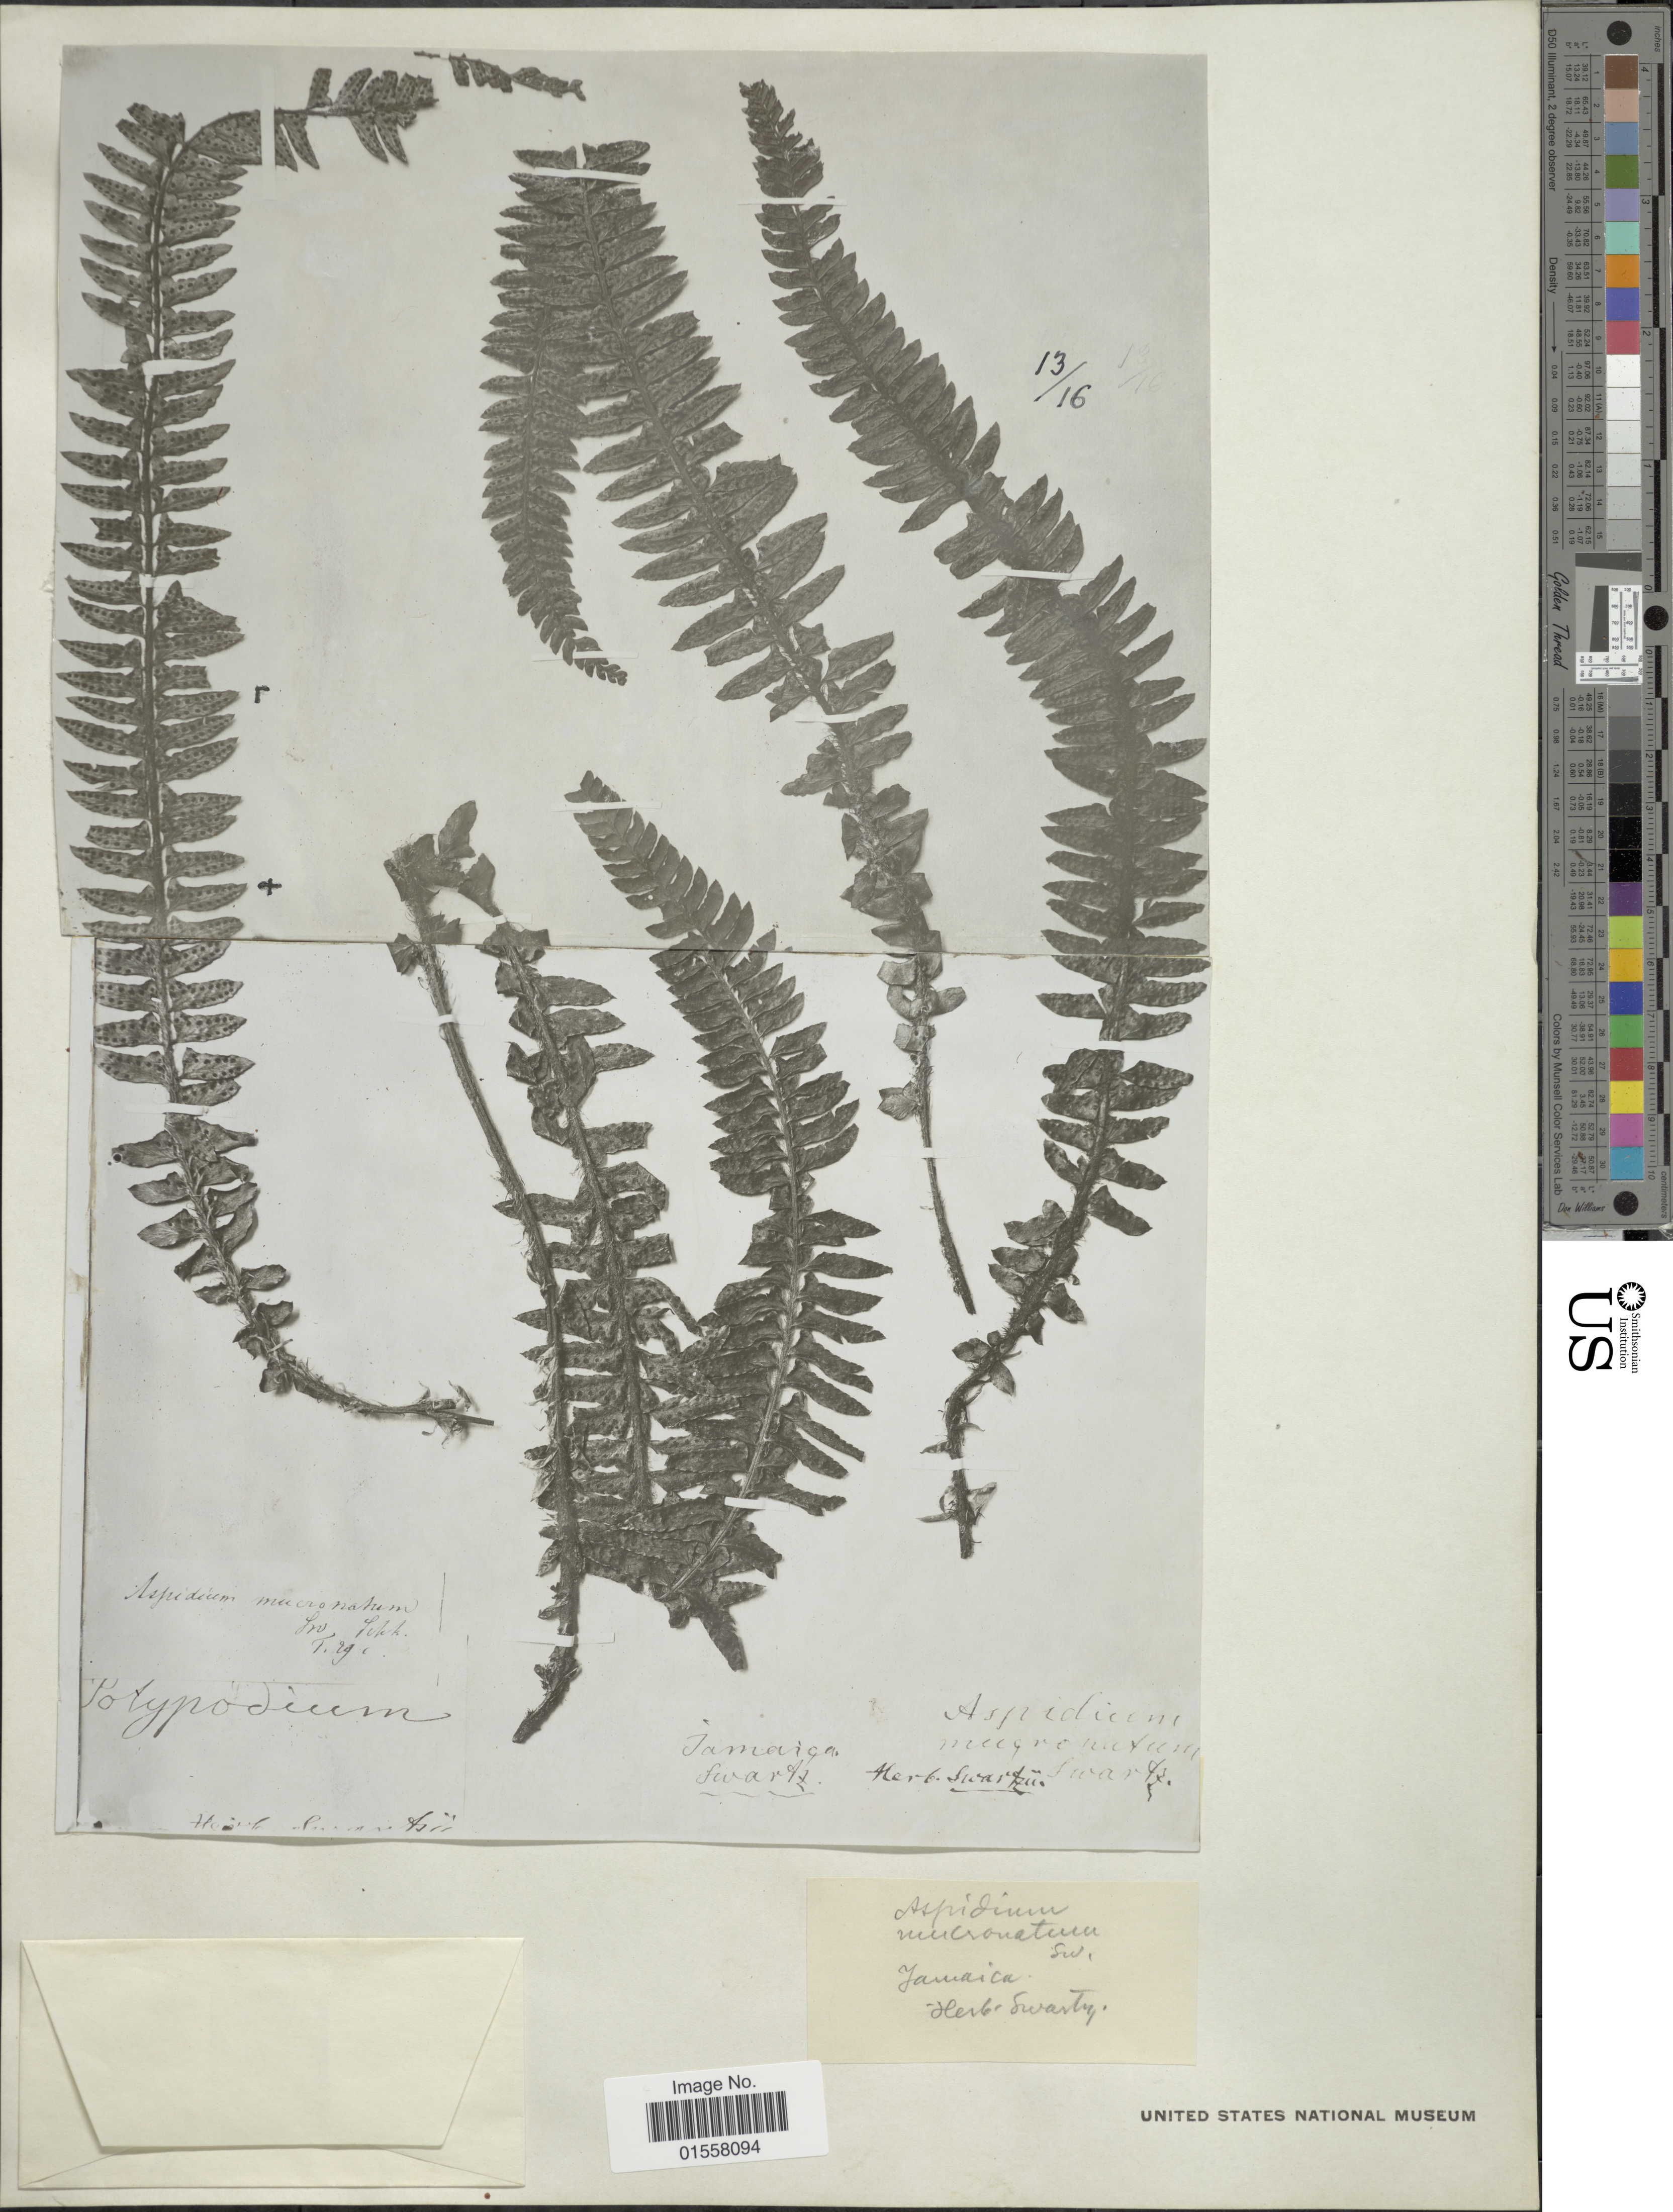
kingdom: Plantae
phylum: Tracheophyta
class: Polypodiopsida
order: Polypodiales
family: Dryopteridaceae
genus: Polystichum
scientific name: Polystichum mucronatum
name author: (Sw.) C. Presl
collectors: -- Swartz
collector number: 13/16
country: Jamaica